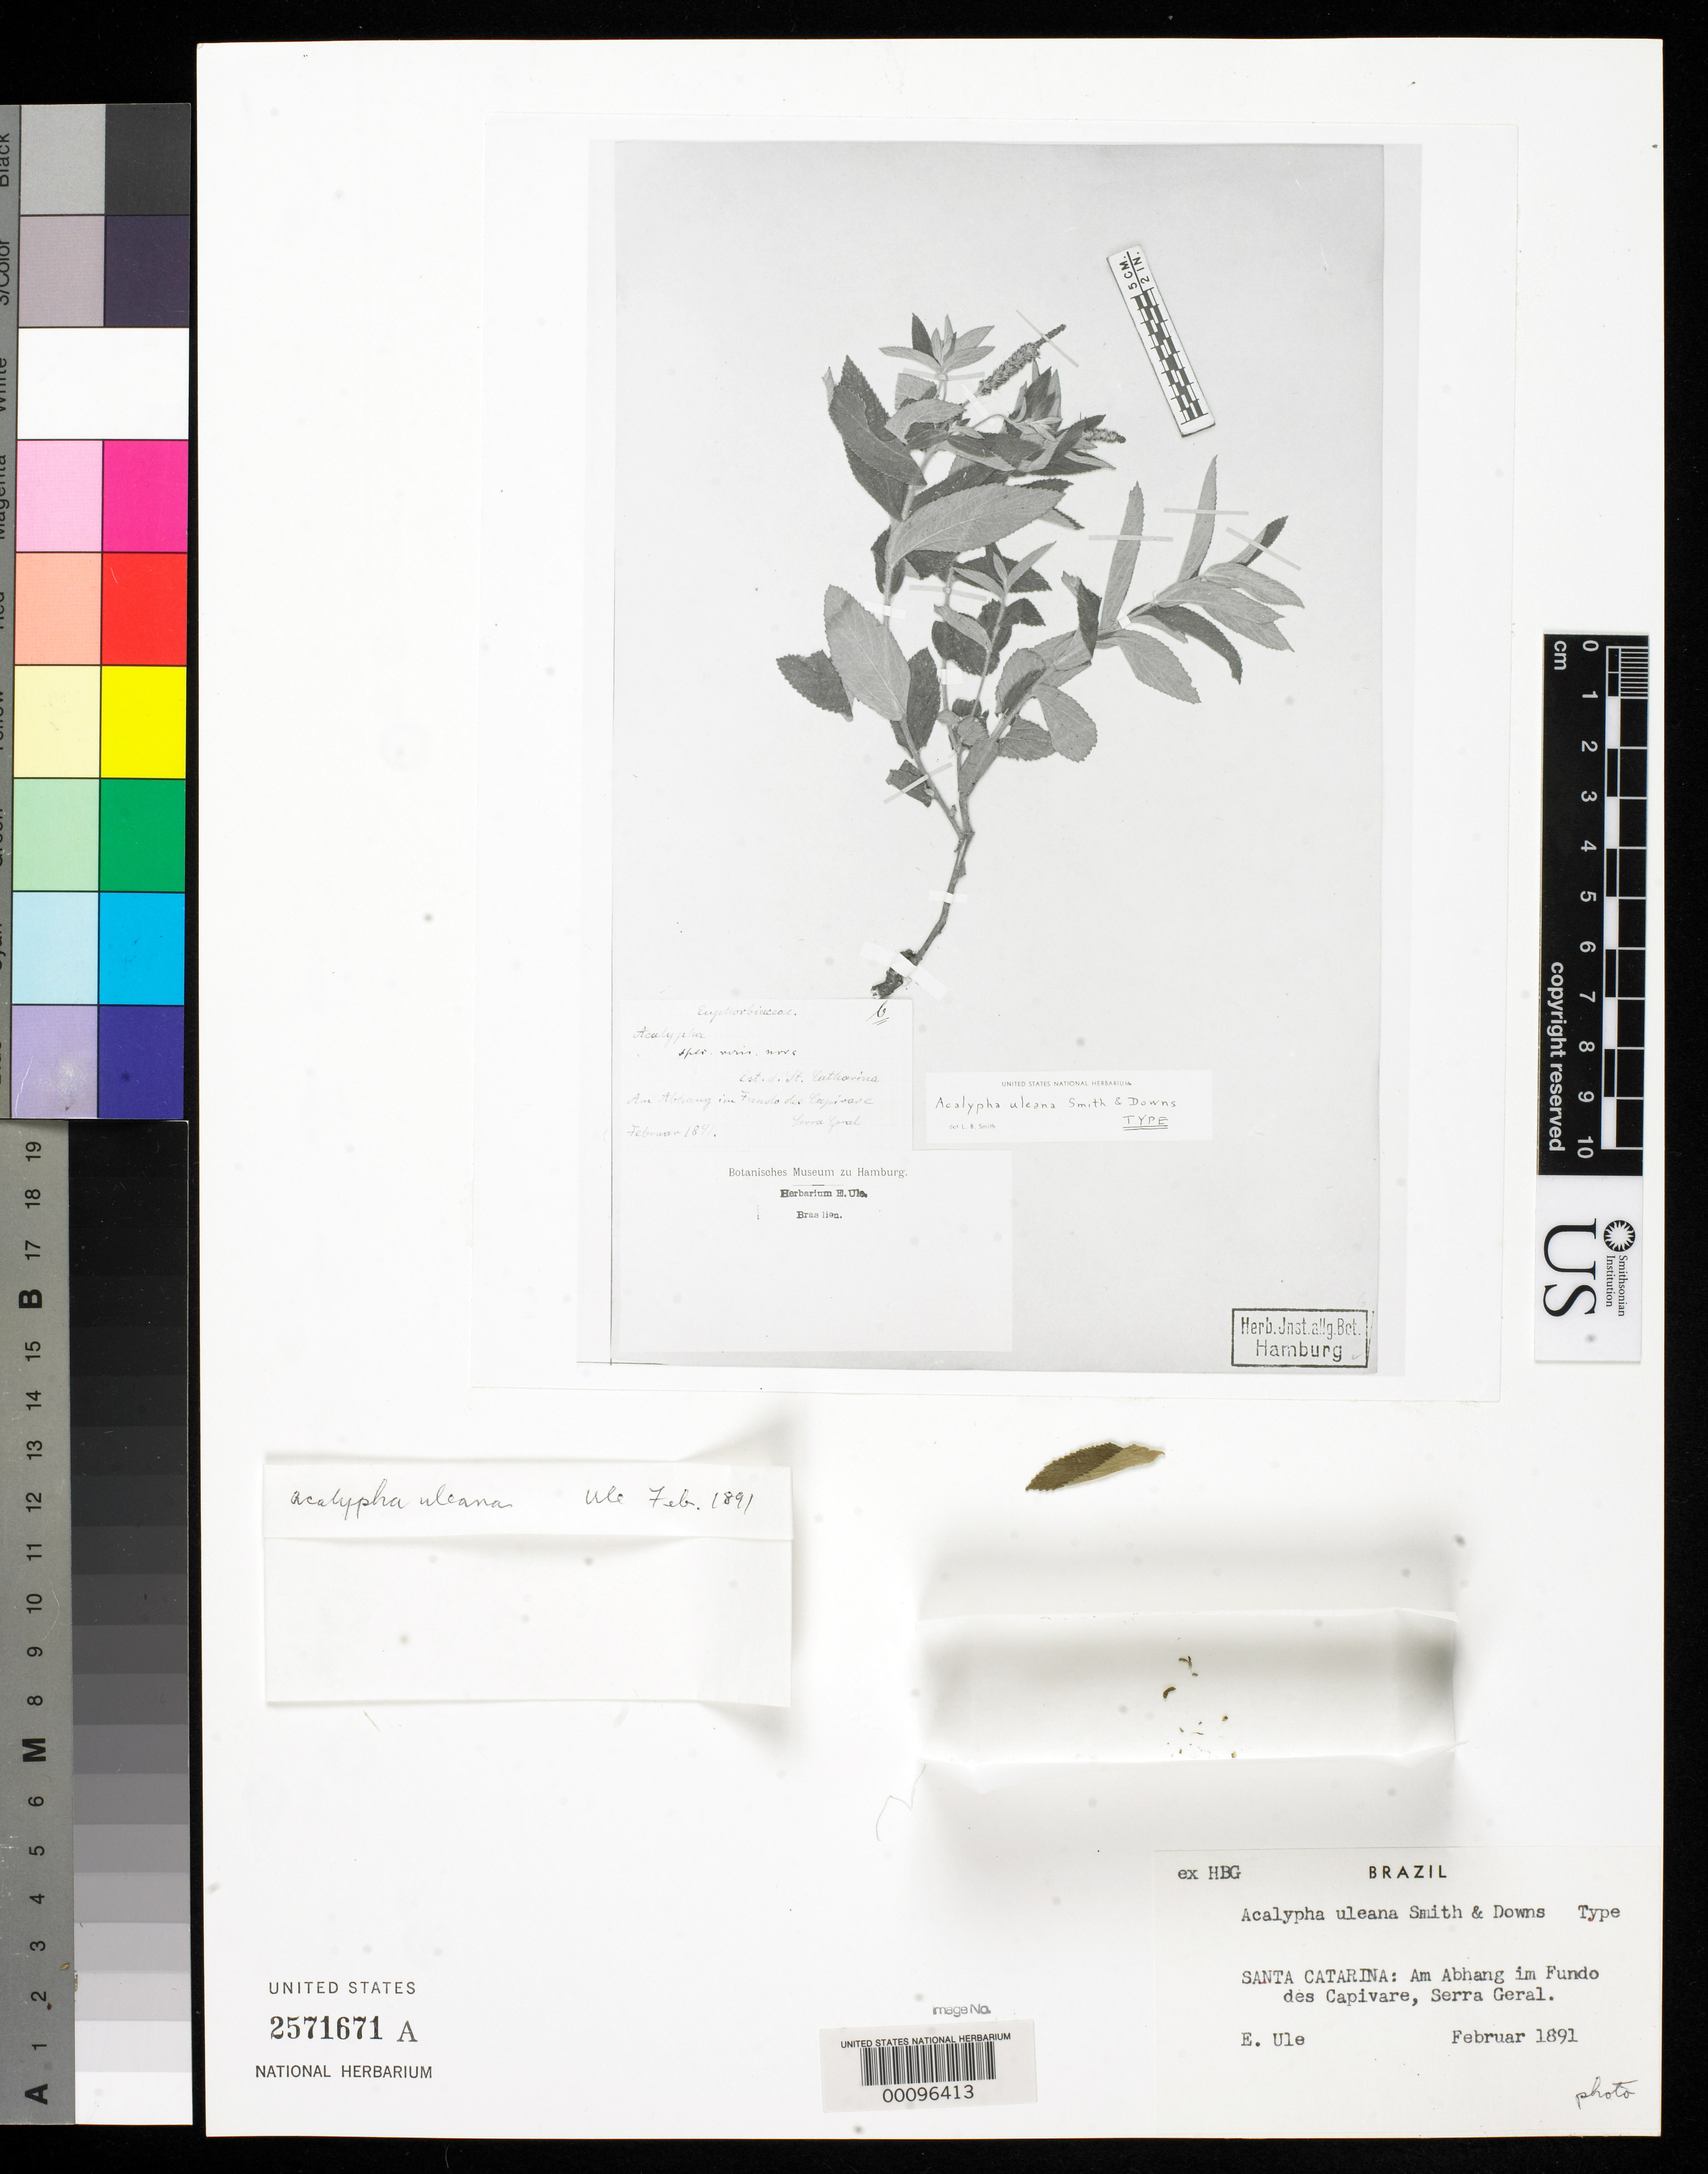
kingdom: Plantae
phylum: Tracheophyta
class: Magnoliopsida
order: Malpighiales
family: Euphorbiaceae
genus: Acalypha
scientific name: Acalypha uleana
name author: L.B. Sm. & Downs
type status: Type Material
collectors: E. H. Ule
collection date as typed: Feb 1891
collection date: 1891-02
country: Brazil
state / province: Santa Catarina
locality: Bom Jardim da Serra.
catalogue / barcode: US 2571671